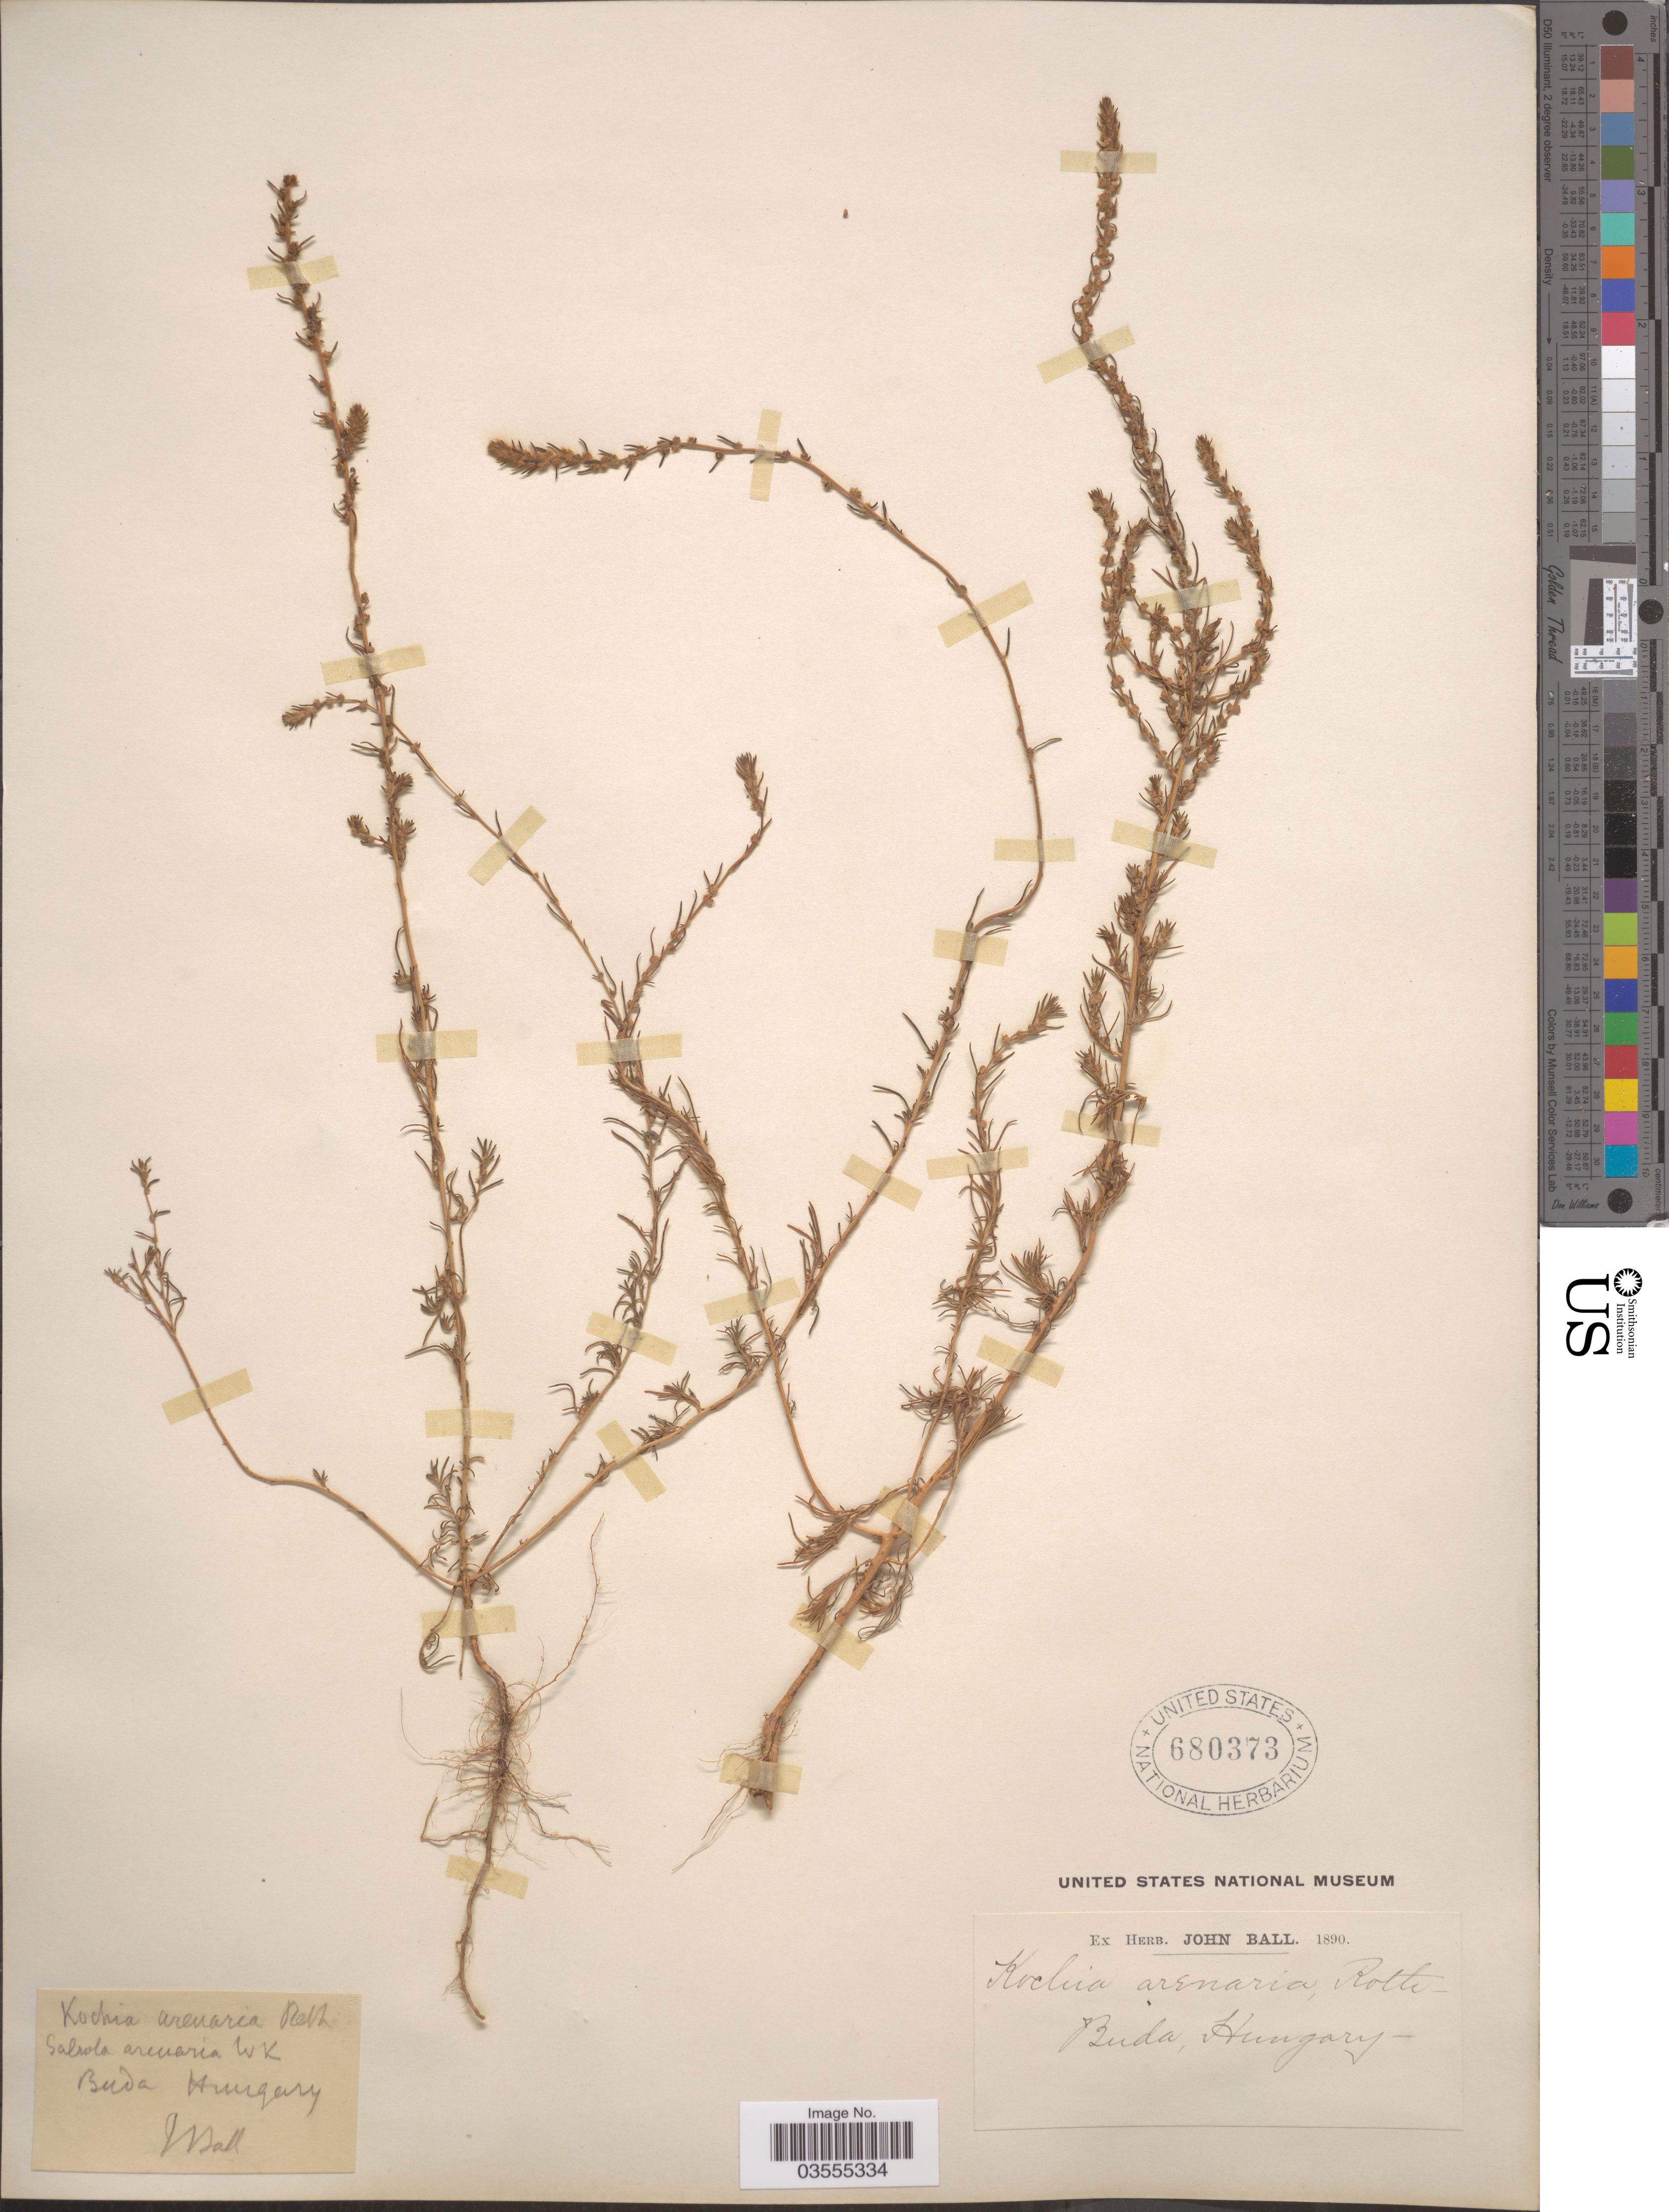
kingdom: Plantae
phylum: Tracheophyta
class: Magnoliopsida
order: Caryophyllales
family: Amaranthaceae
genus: Bassia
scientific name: Bassia laniflora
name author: (S.G. Gmel.) A.J. Scott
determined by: Strong, Mark T., (BOT), Smithsonian Institution - National Museum of Natural History (UNITED STATES)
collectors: J. Ball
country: Hungary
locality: Buda.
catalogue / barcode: US 680373